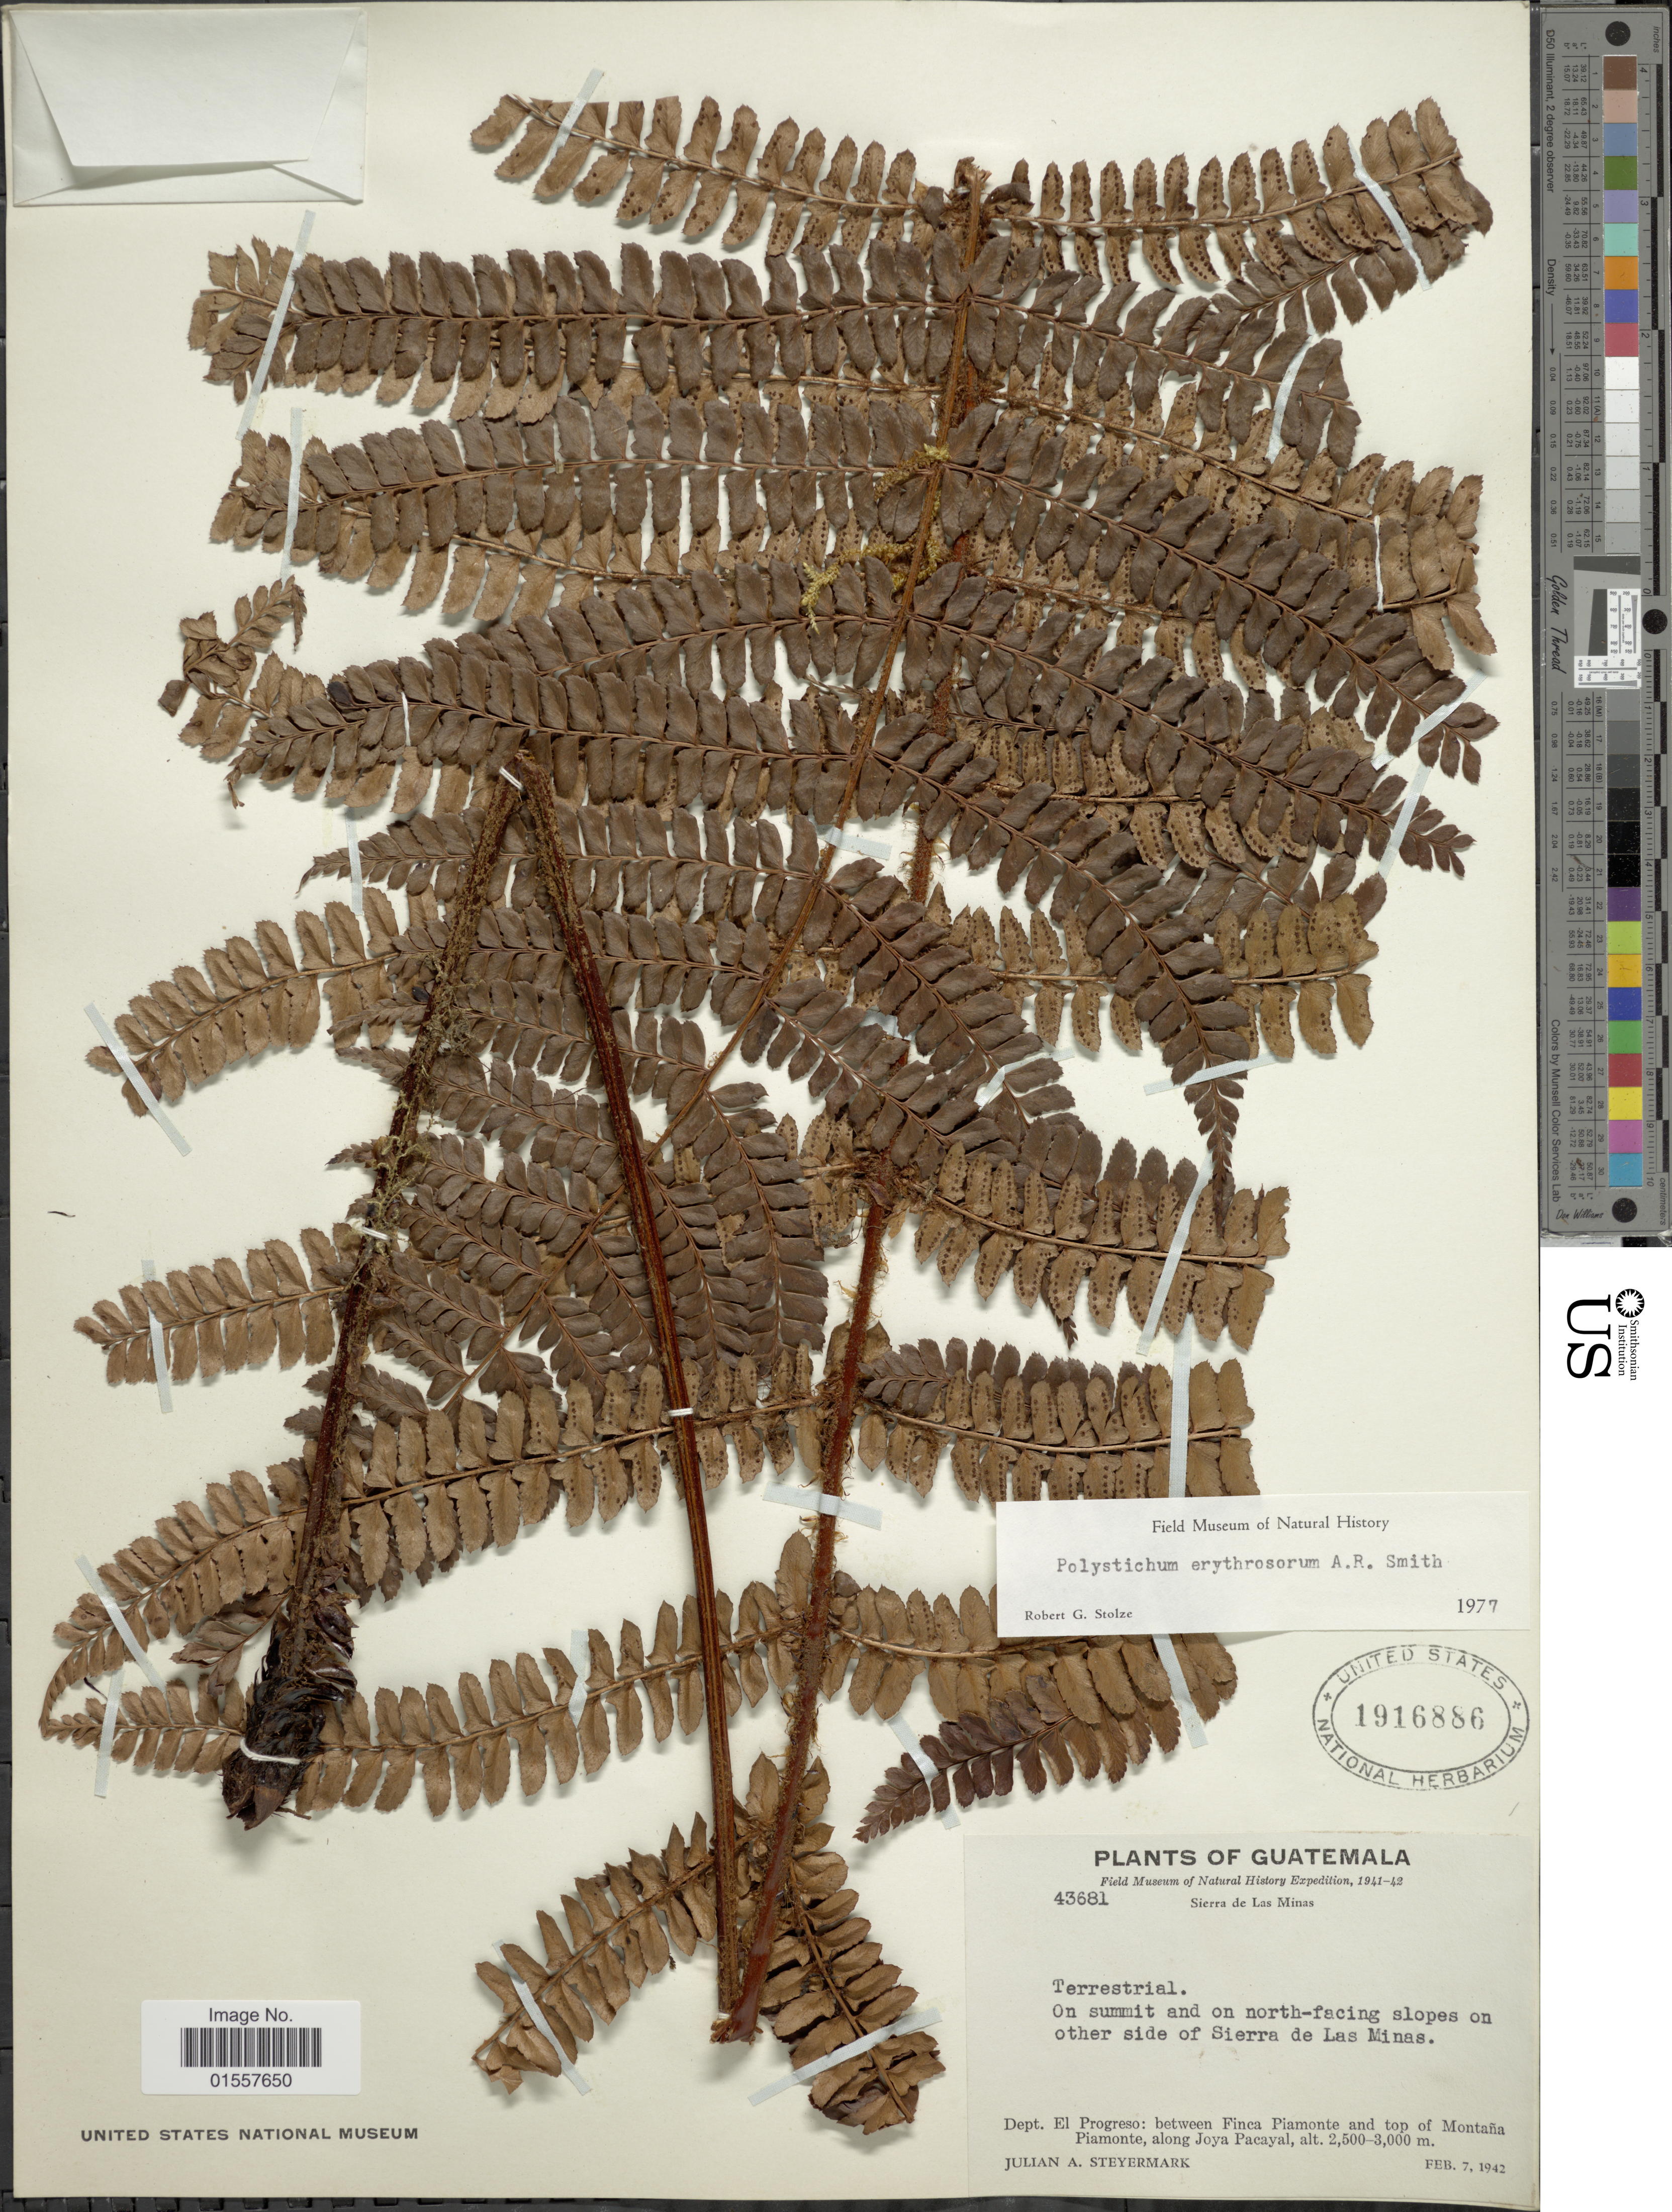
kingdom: Plantae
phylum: Tracheophyta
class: Polypodiopsida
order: Polypodiales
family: Dryopteridaceae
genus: Polystichum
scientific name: Polystichum erythrosorum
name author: A.R. Sm.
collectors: J. Steyermark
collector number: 43681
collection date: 1942-02-07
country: Guatemala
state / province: El Progreso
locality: Dept. El Progreso: between Finca Piamonte and top of Mountain Piamonte, along Joya Pacayal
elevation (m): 2500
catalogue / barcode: US 1916886